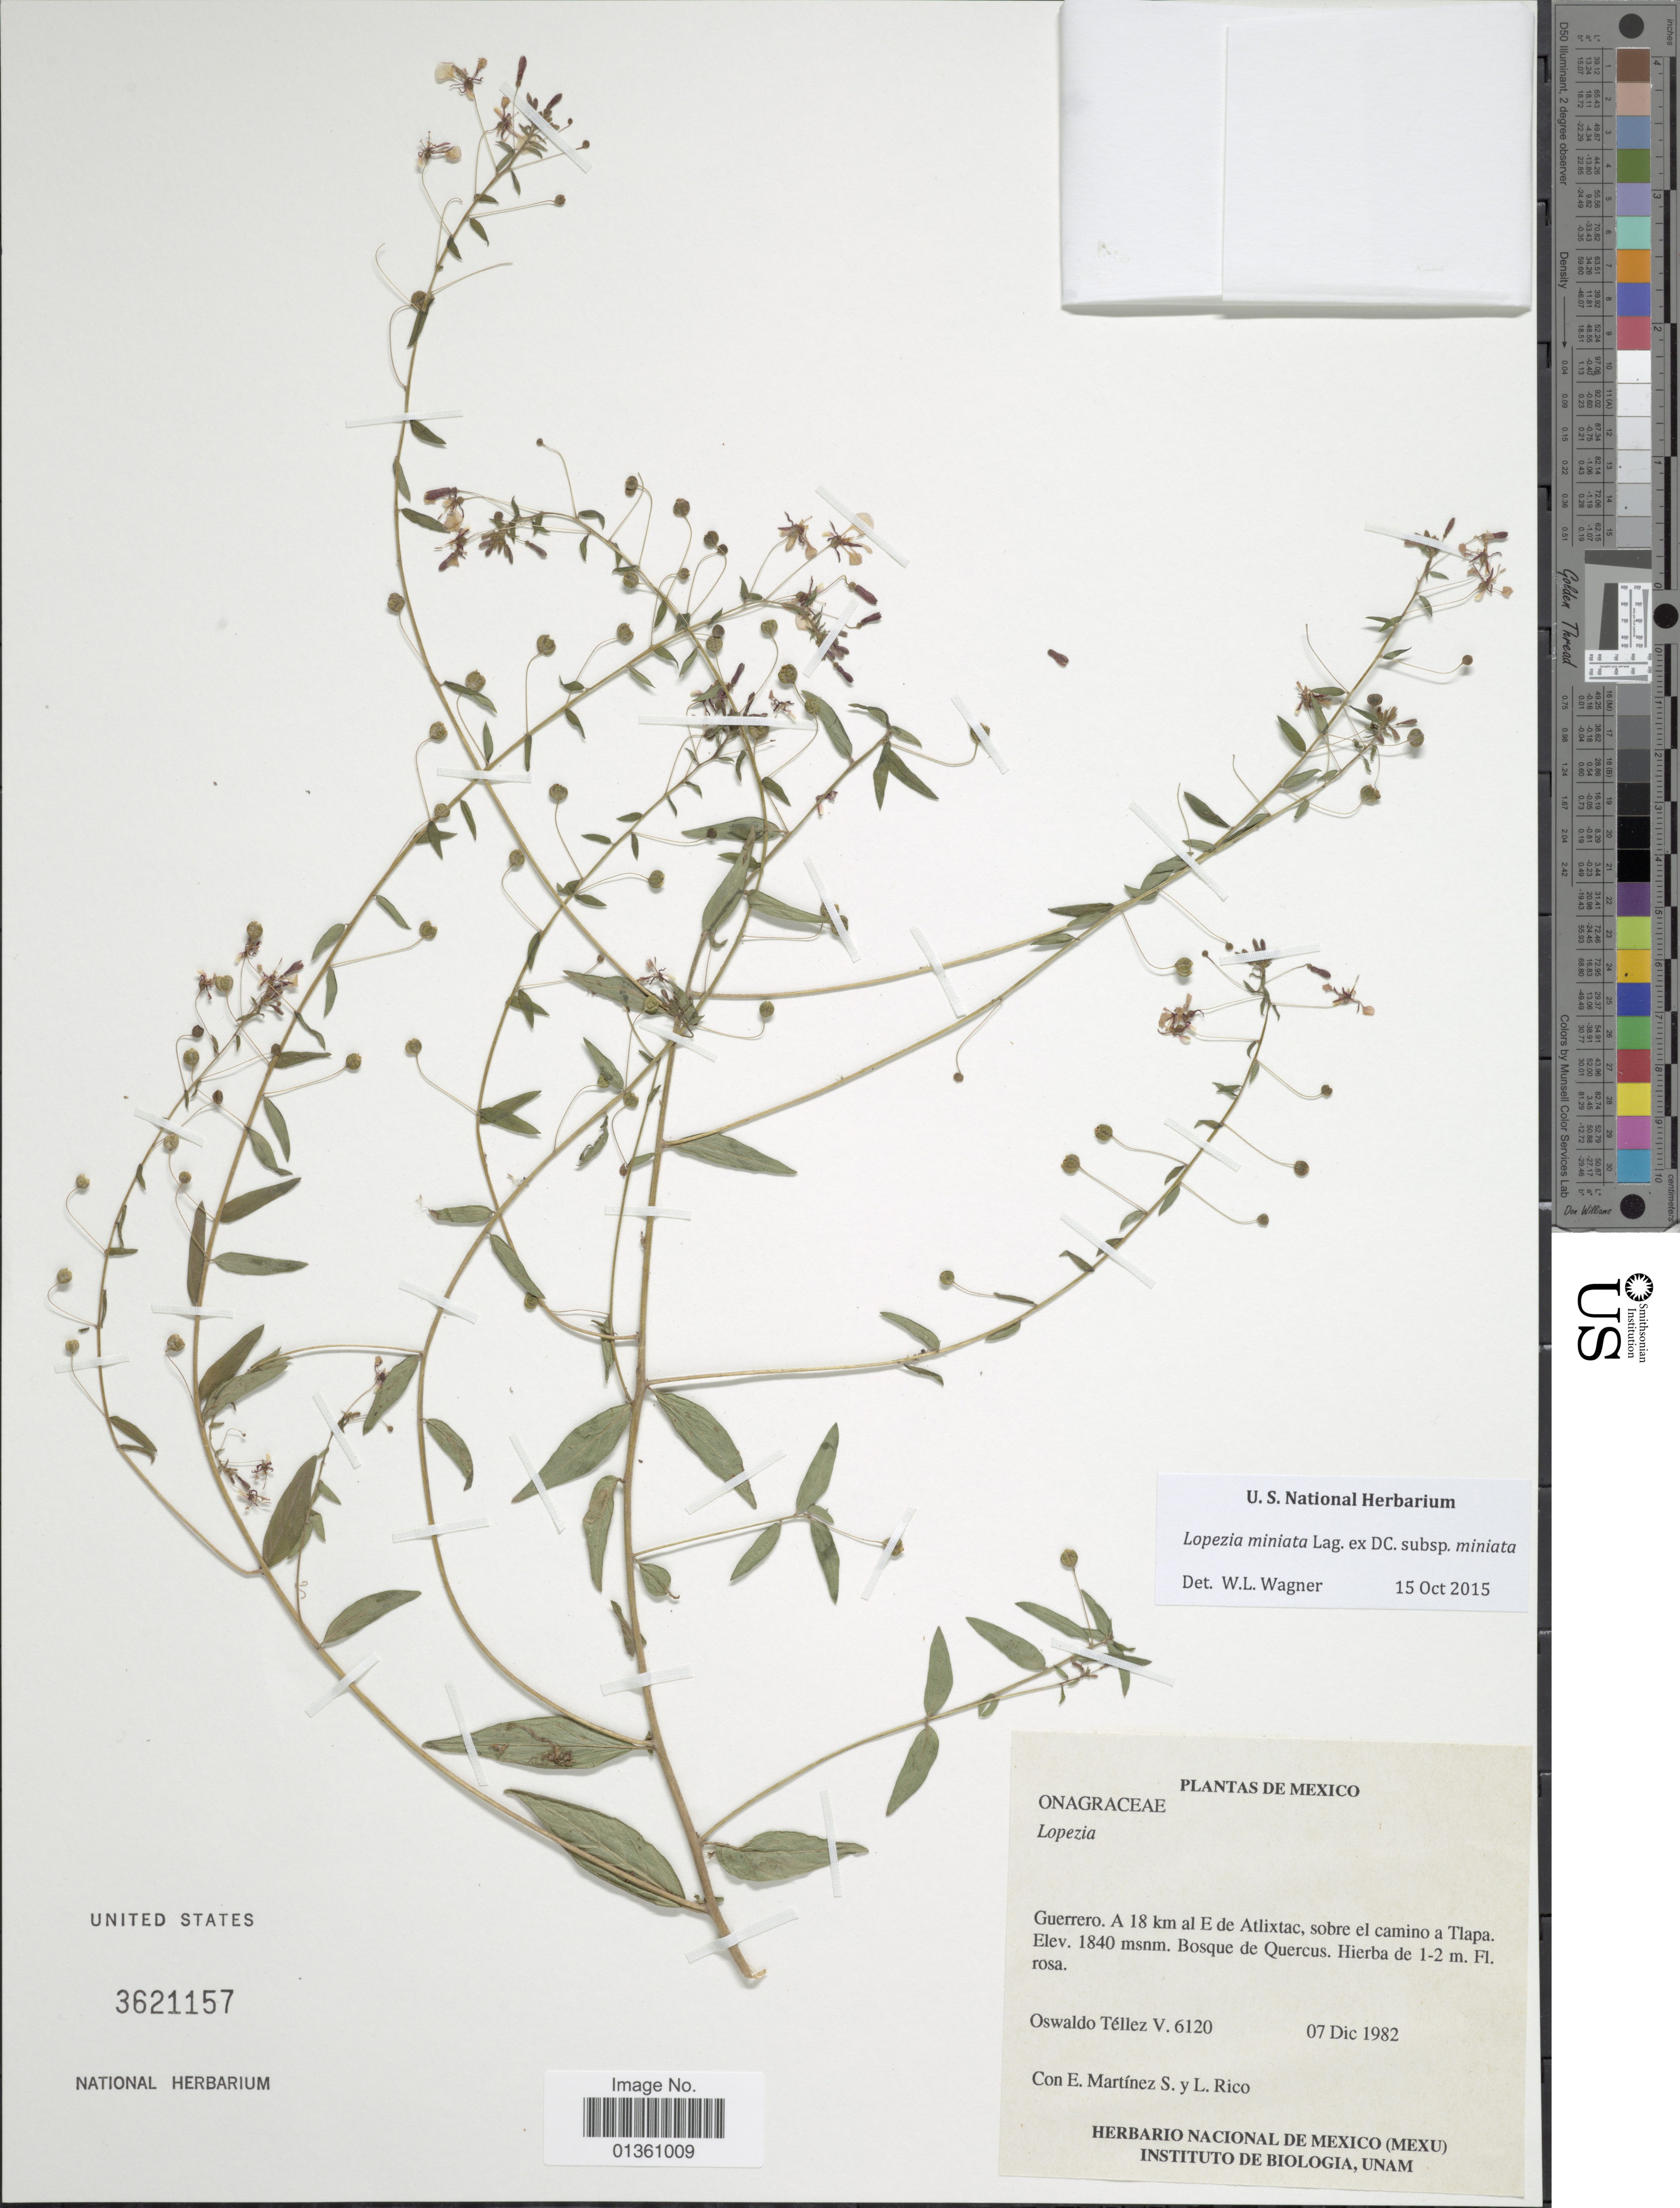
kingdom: Plantae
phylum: Tracheophyta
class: Magnoliopsida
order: Myrtales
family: Onagraceae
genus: Lopezia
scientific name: Lopezia miniata subsp. miniata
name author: Lag. ex DC.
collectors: O. Téllez V., E. M. Martínez S. & L. Rico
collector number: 6120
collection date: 1982-12-07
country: Mexico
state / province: Guerrero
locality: A 18 km al E de Atlixtac, sobre el camino a Tlapa.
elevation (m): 1840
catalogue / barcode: US 3621157